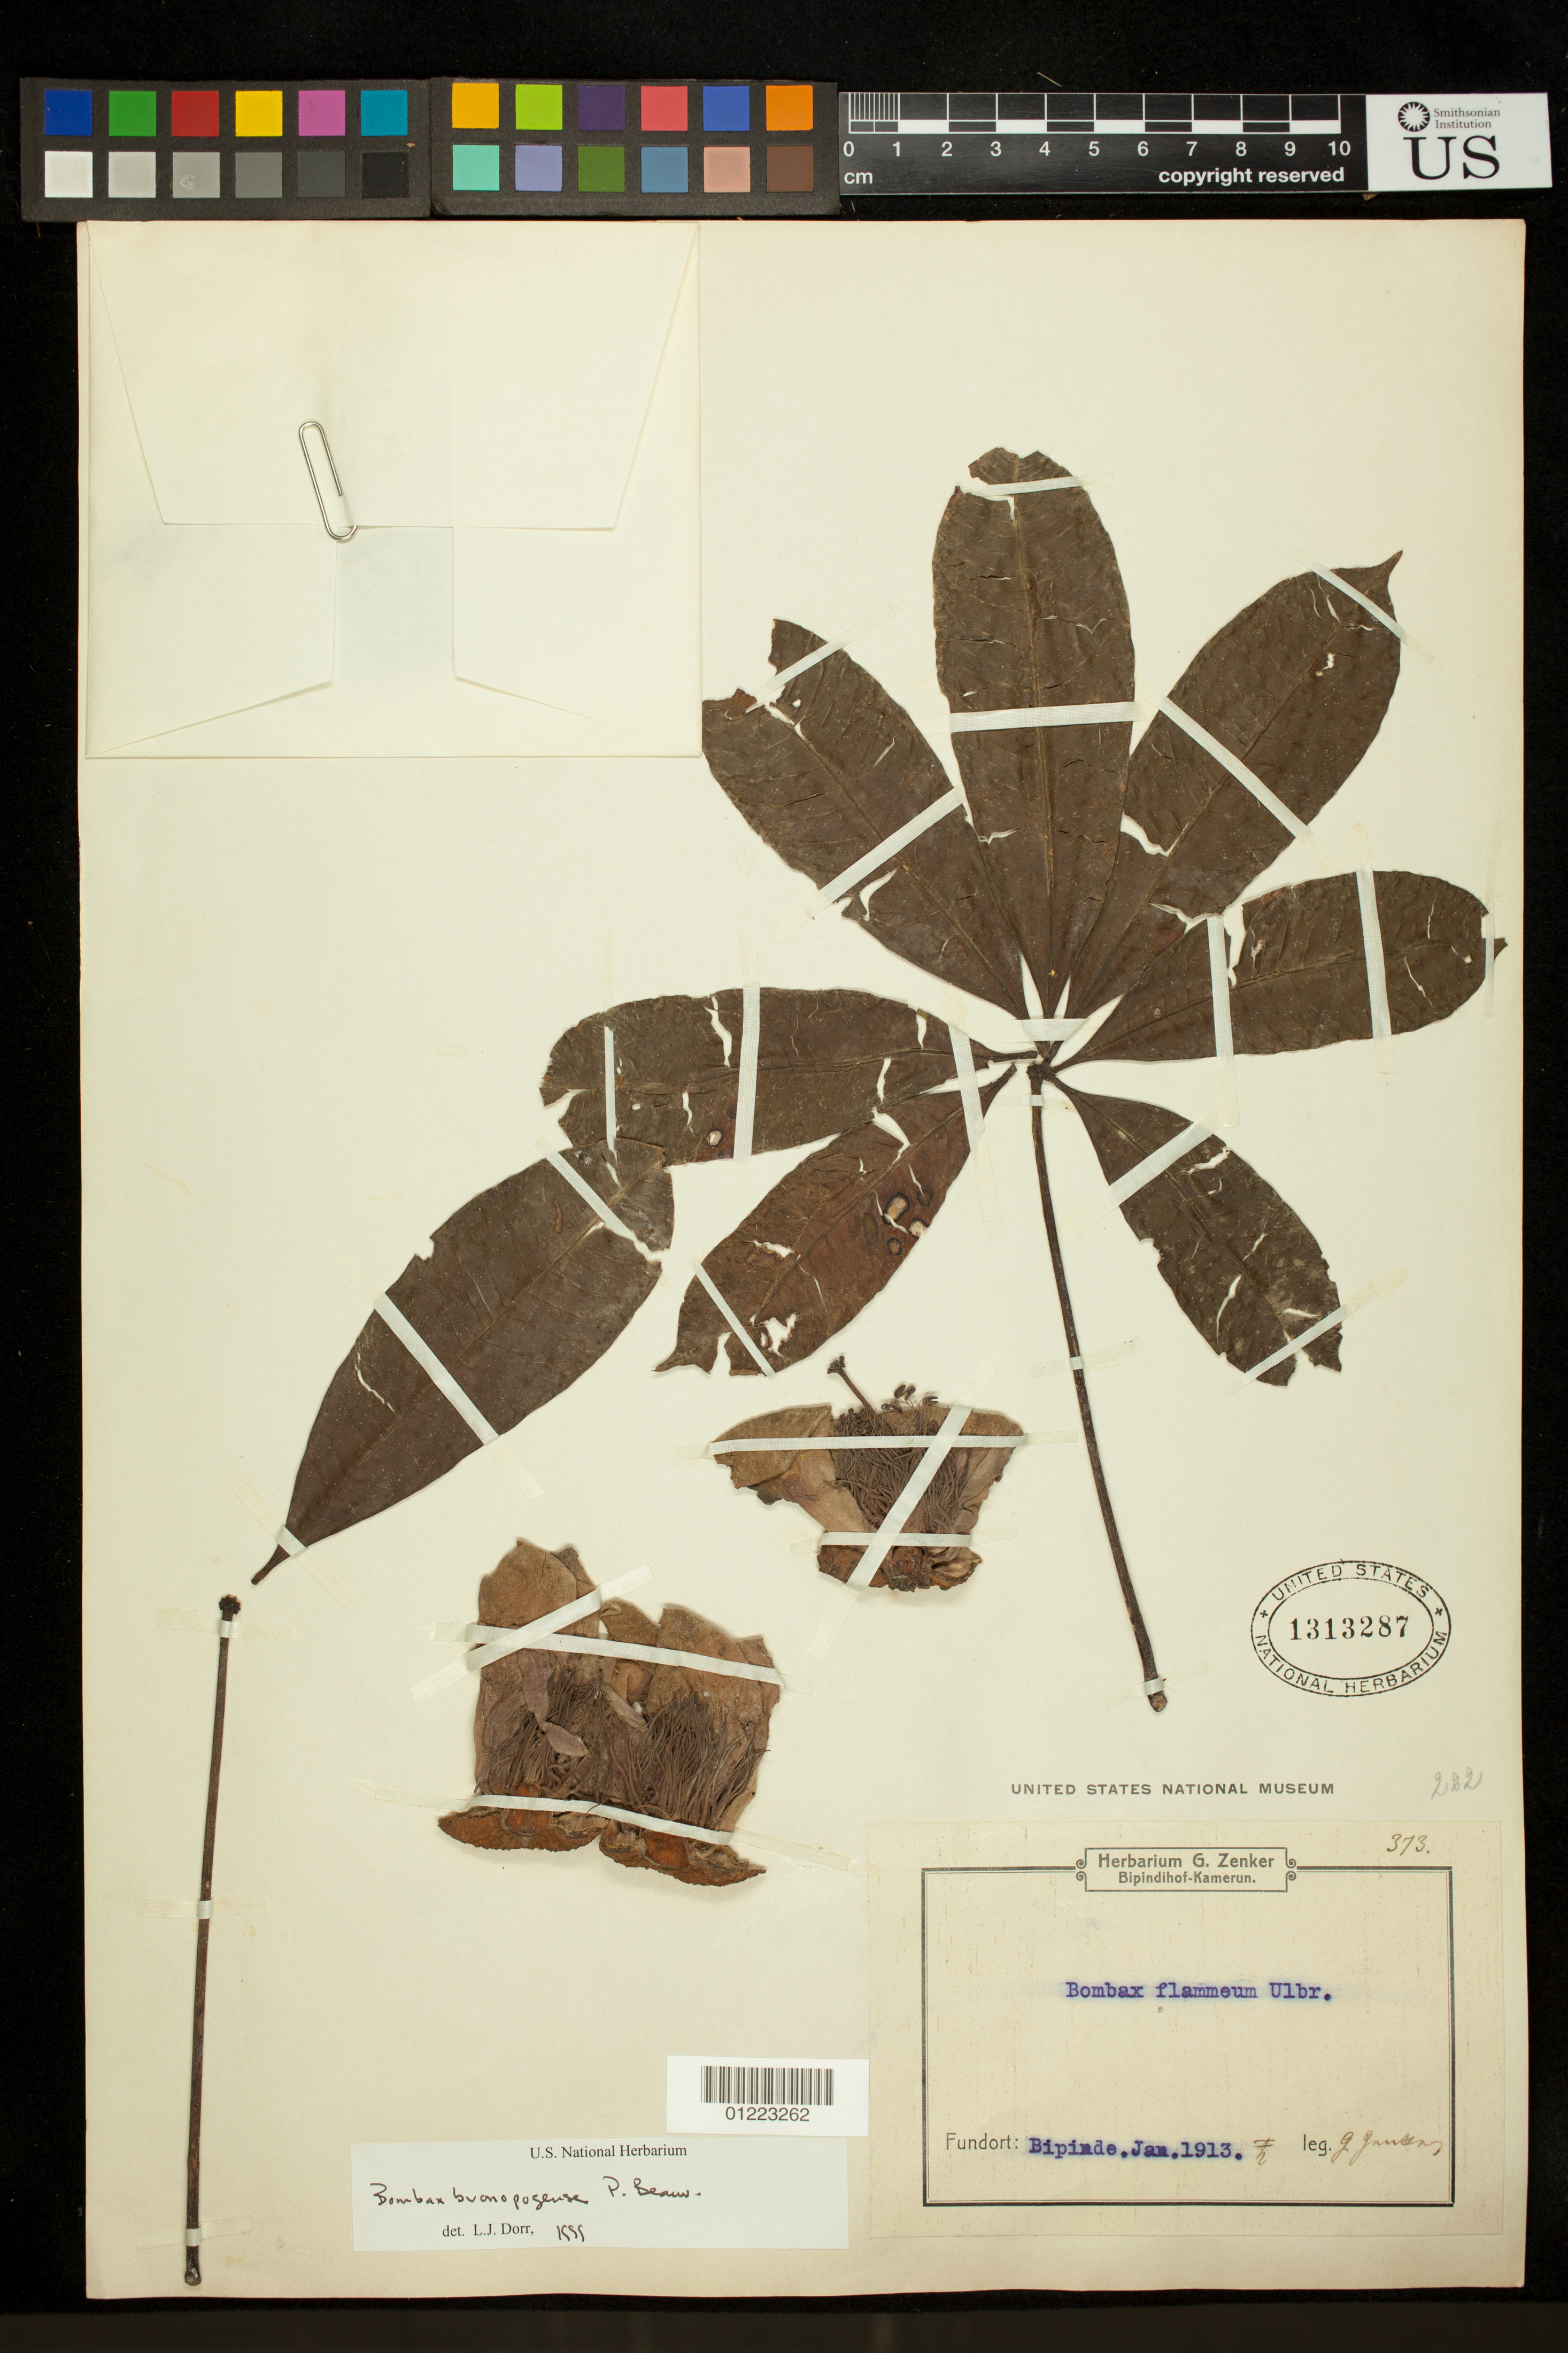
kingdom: Plantae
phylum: Tracheophyta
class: Magnoliopsida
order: Malvales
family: Malvaceae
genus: Bombax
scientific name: Bombax buonopozense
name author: P. Beauv.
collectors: G. A. Zenker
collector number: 373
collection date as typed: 1913-01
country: Cameroon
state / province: Sud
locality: Bipinde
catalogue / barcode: US 1313287